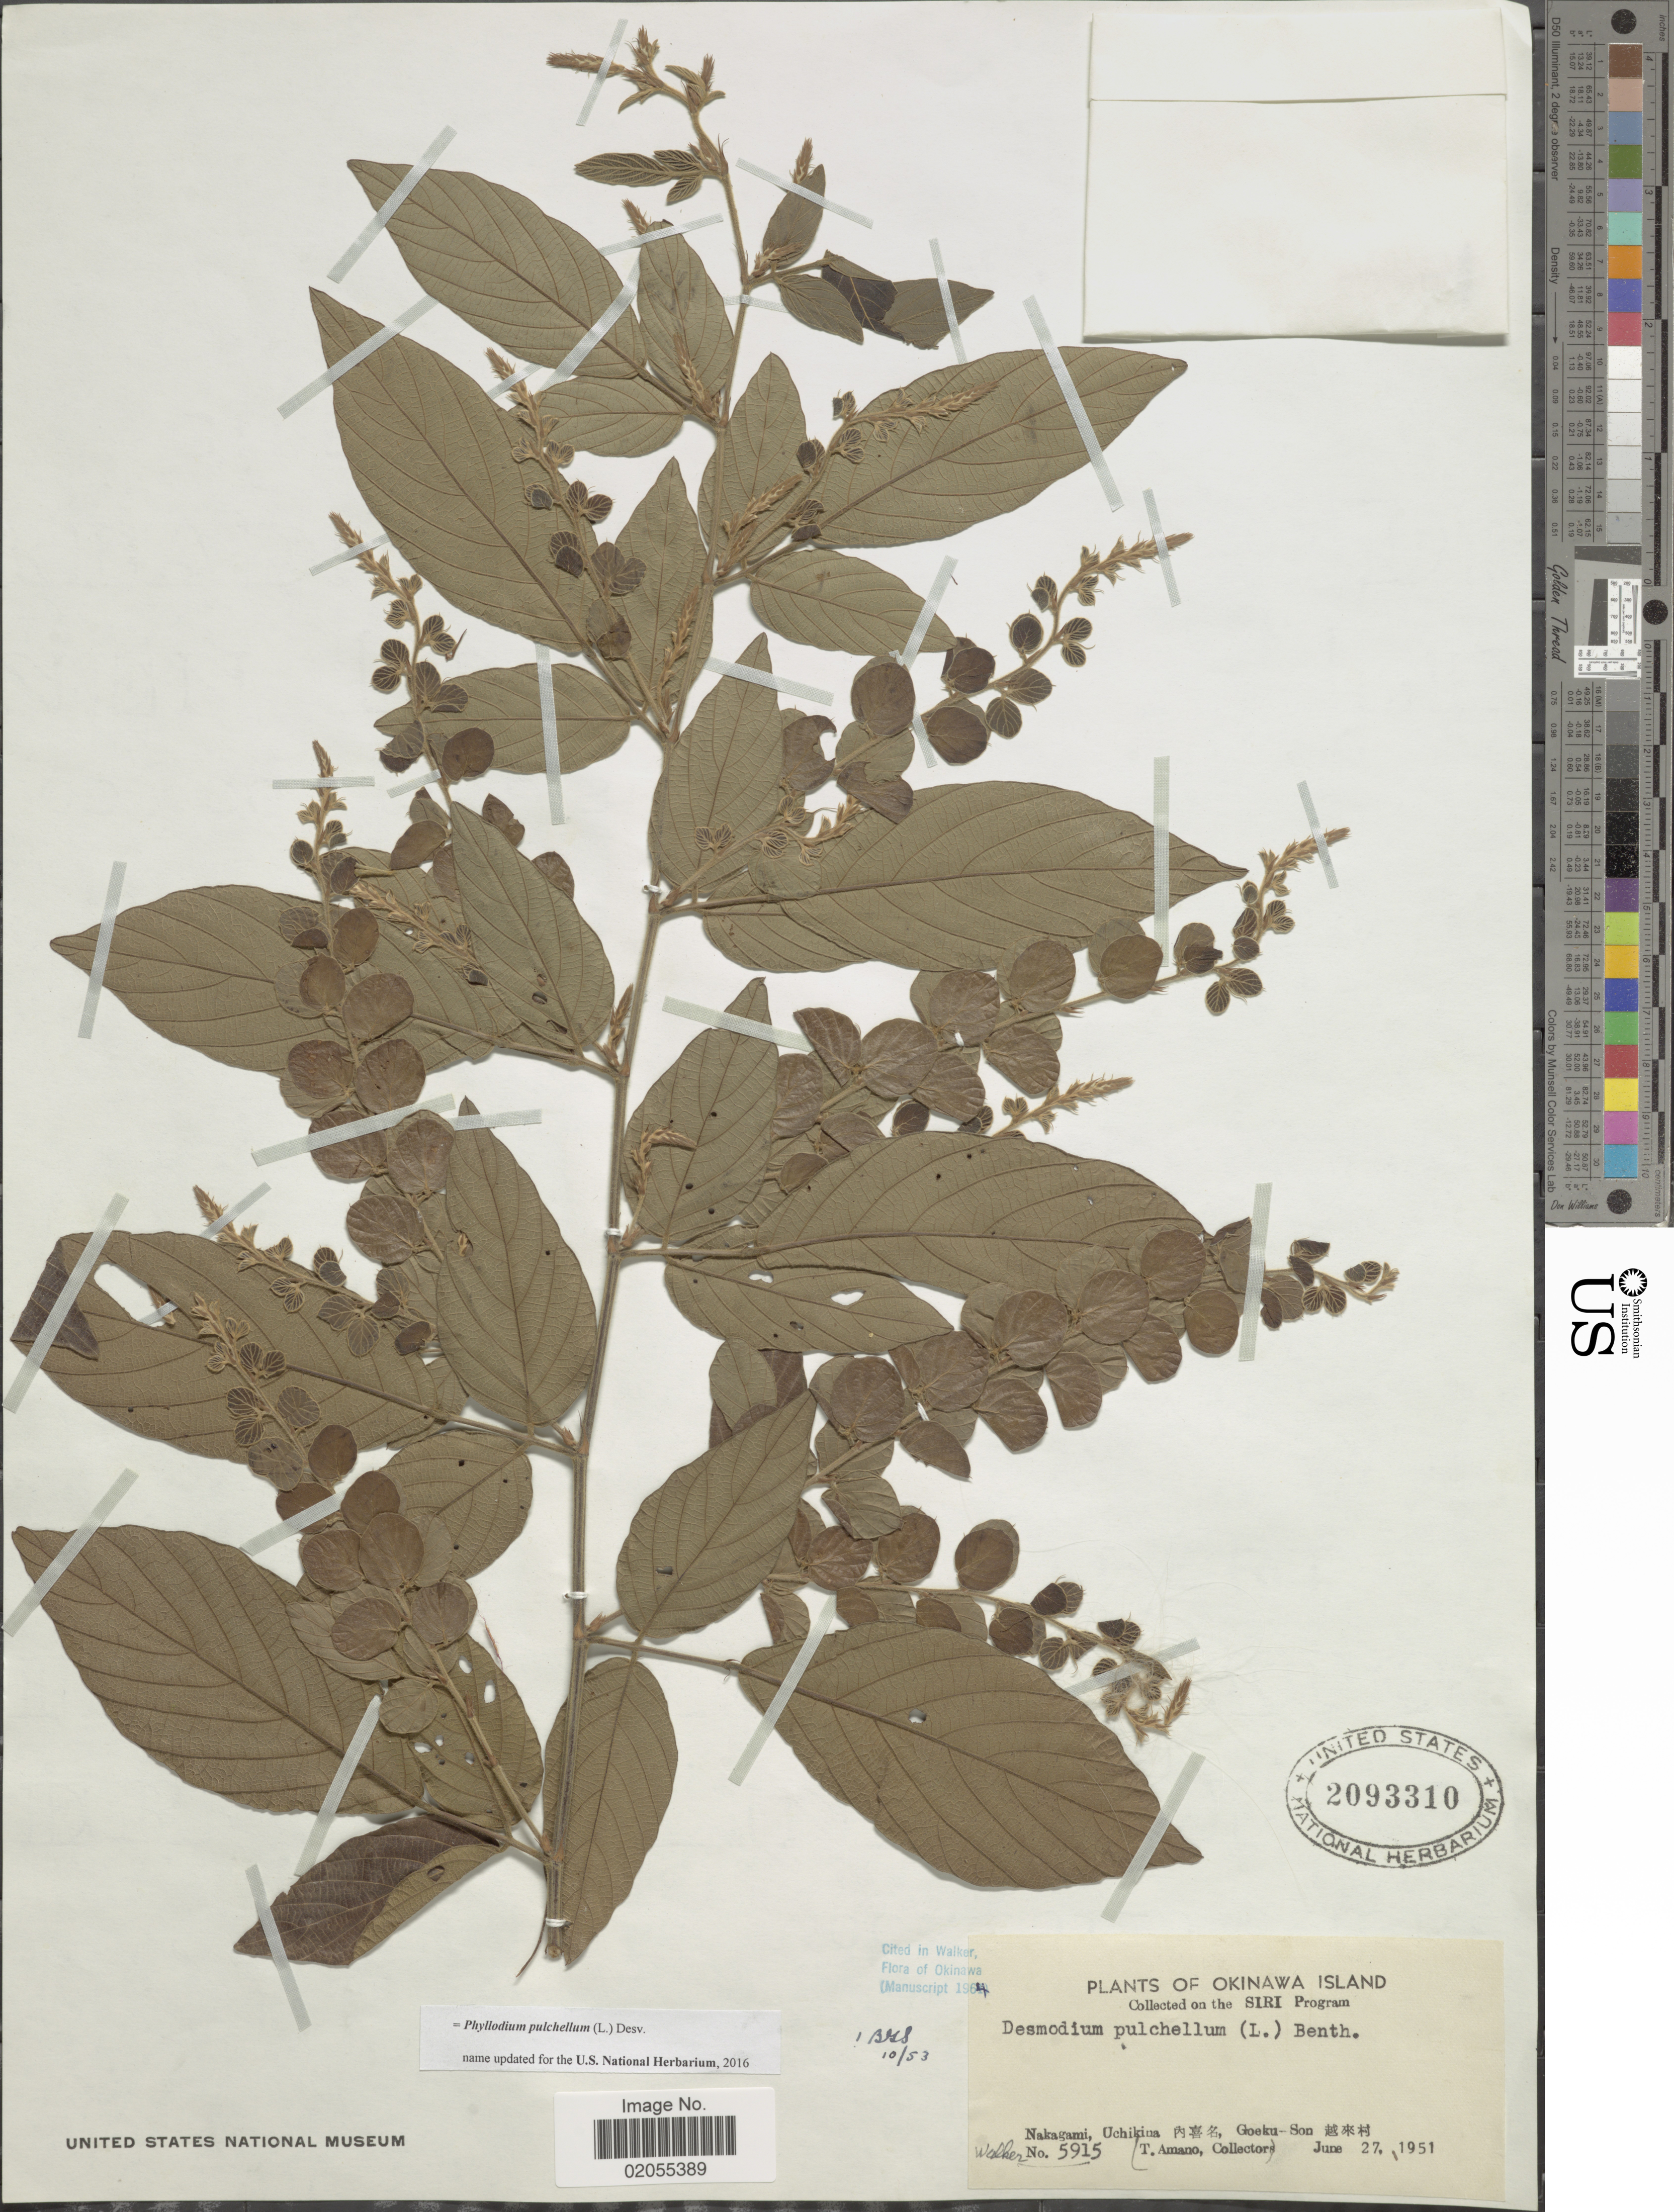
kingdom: Plantae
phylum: Tracheophyta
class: Magnoliopsida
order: Fabales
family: Fabaceae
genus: Phyllodium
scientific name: Phyllodium pulchellum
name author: (L.) Desv.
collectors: -. Walker & T. Amano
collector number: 5915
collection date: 1951-06-27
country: Japan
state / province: Okinawa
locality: Nakagami, Uchikina, Goeku-Son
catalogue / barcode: US 2093310